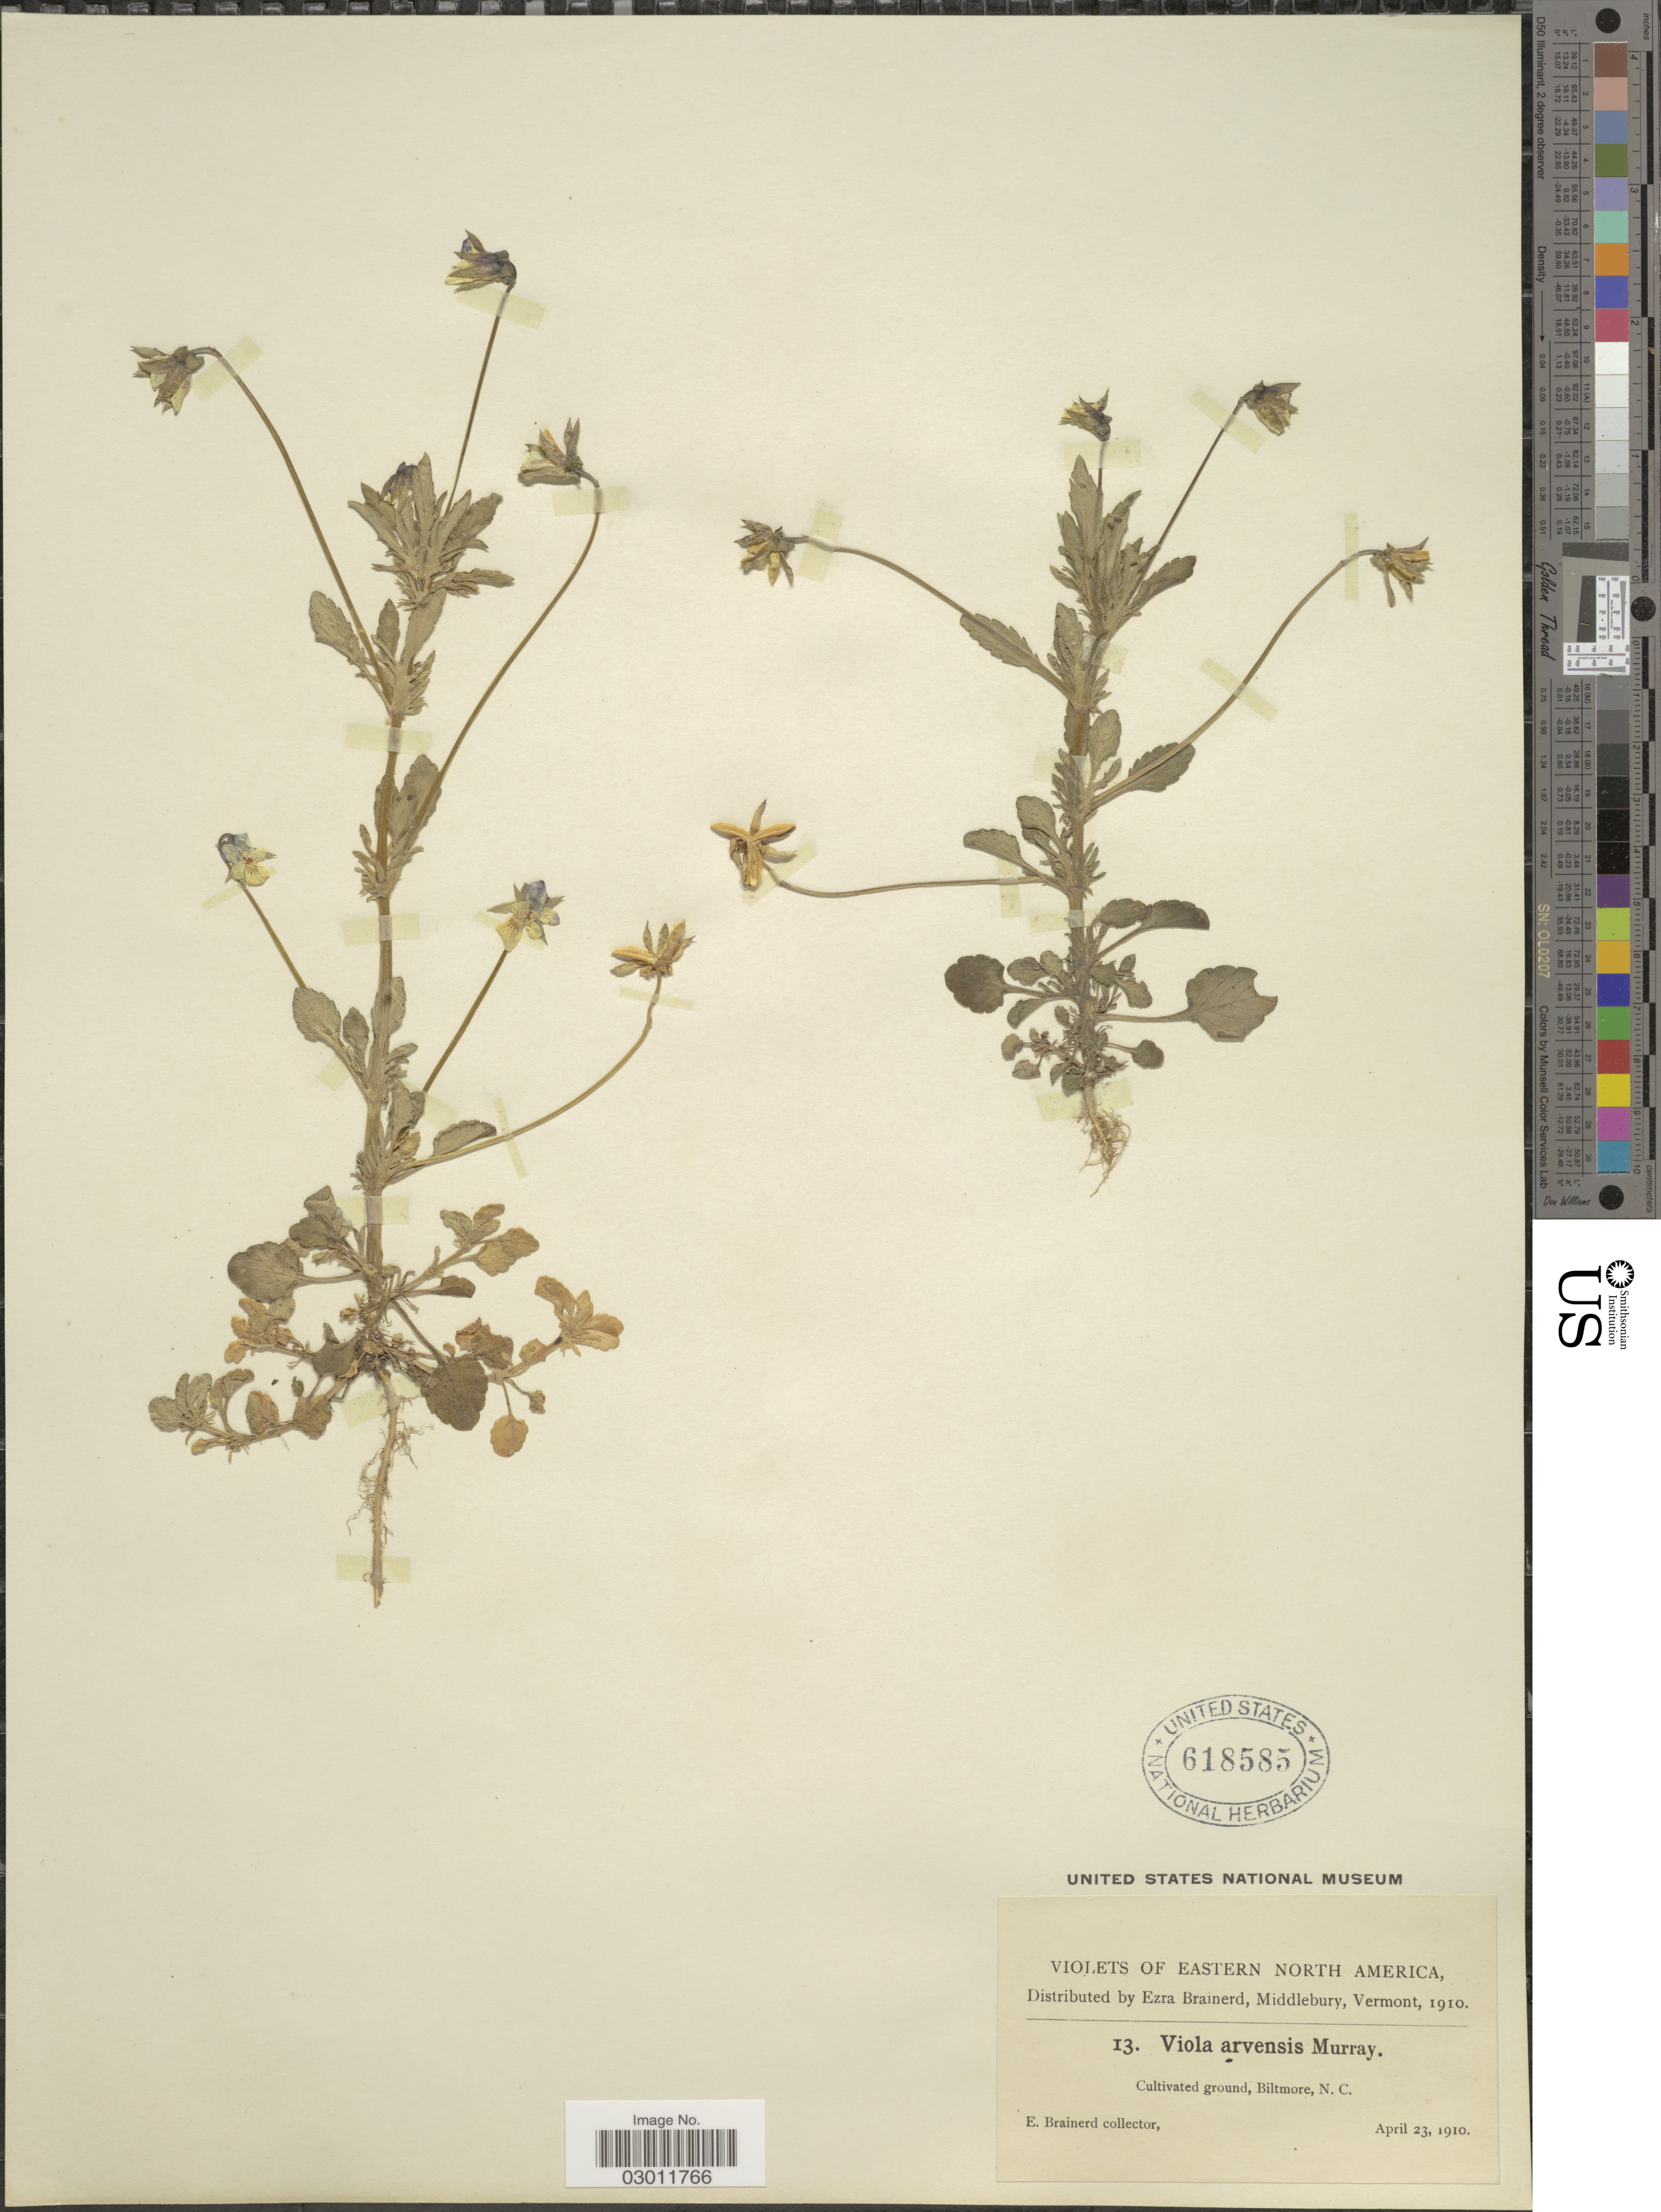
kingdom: Plantae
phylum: Tracheophyta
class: Magnoliopsida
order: Malpighiales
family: Violaceae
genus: Viola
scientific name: Viola arvensis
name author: Murray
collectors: E. Brainerd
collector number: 13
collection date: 1910-04-23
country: United States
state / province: North Carolina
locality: Eastern North America. Biltmore, N.C.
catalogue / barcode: US 618585